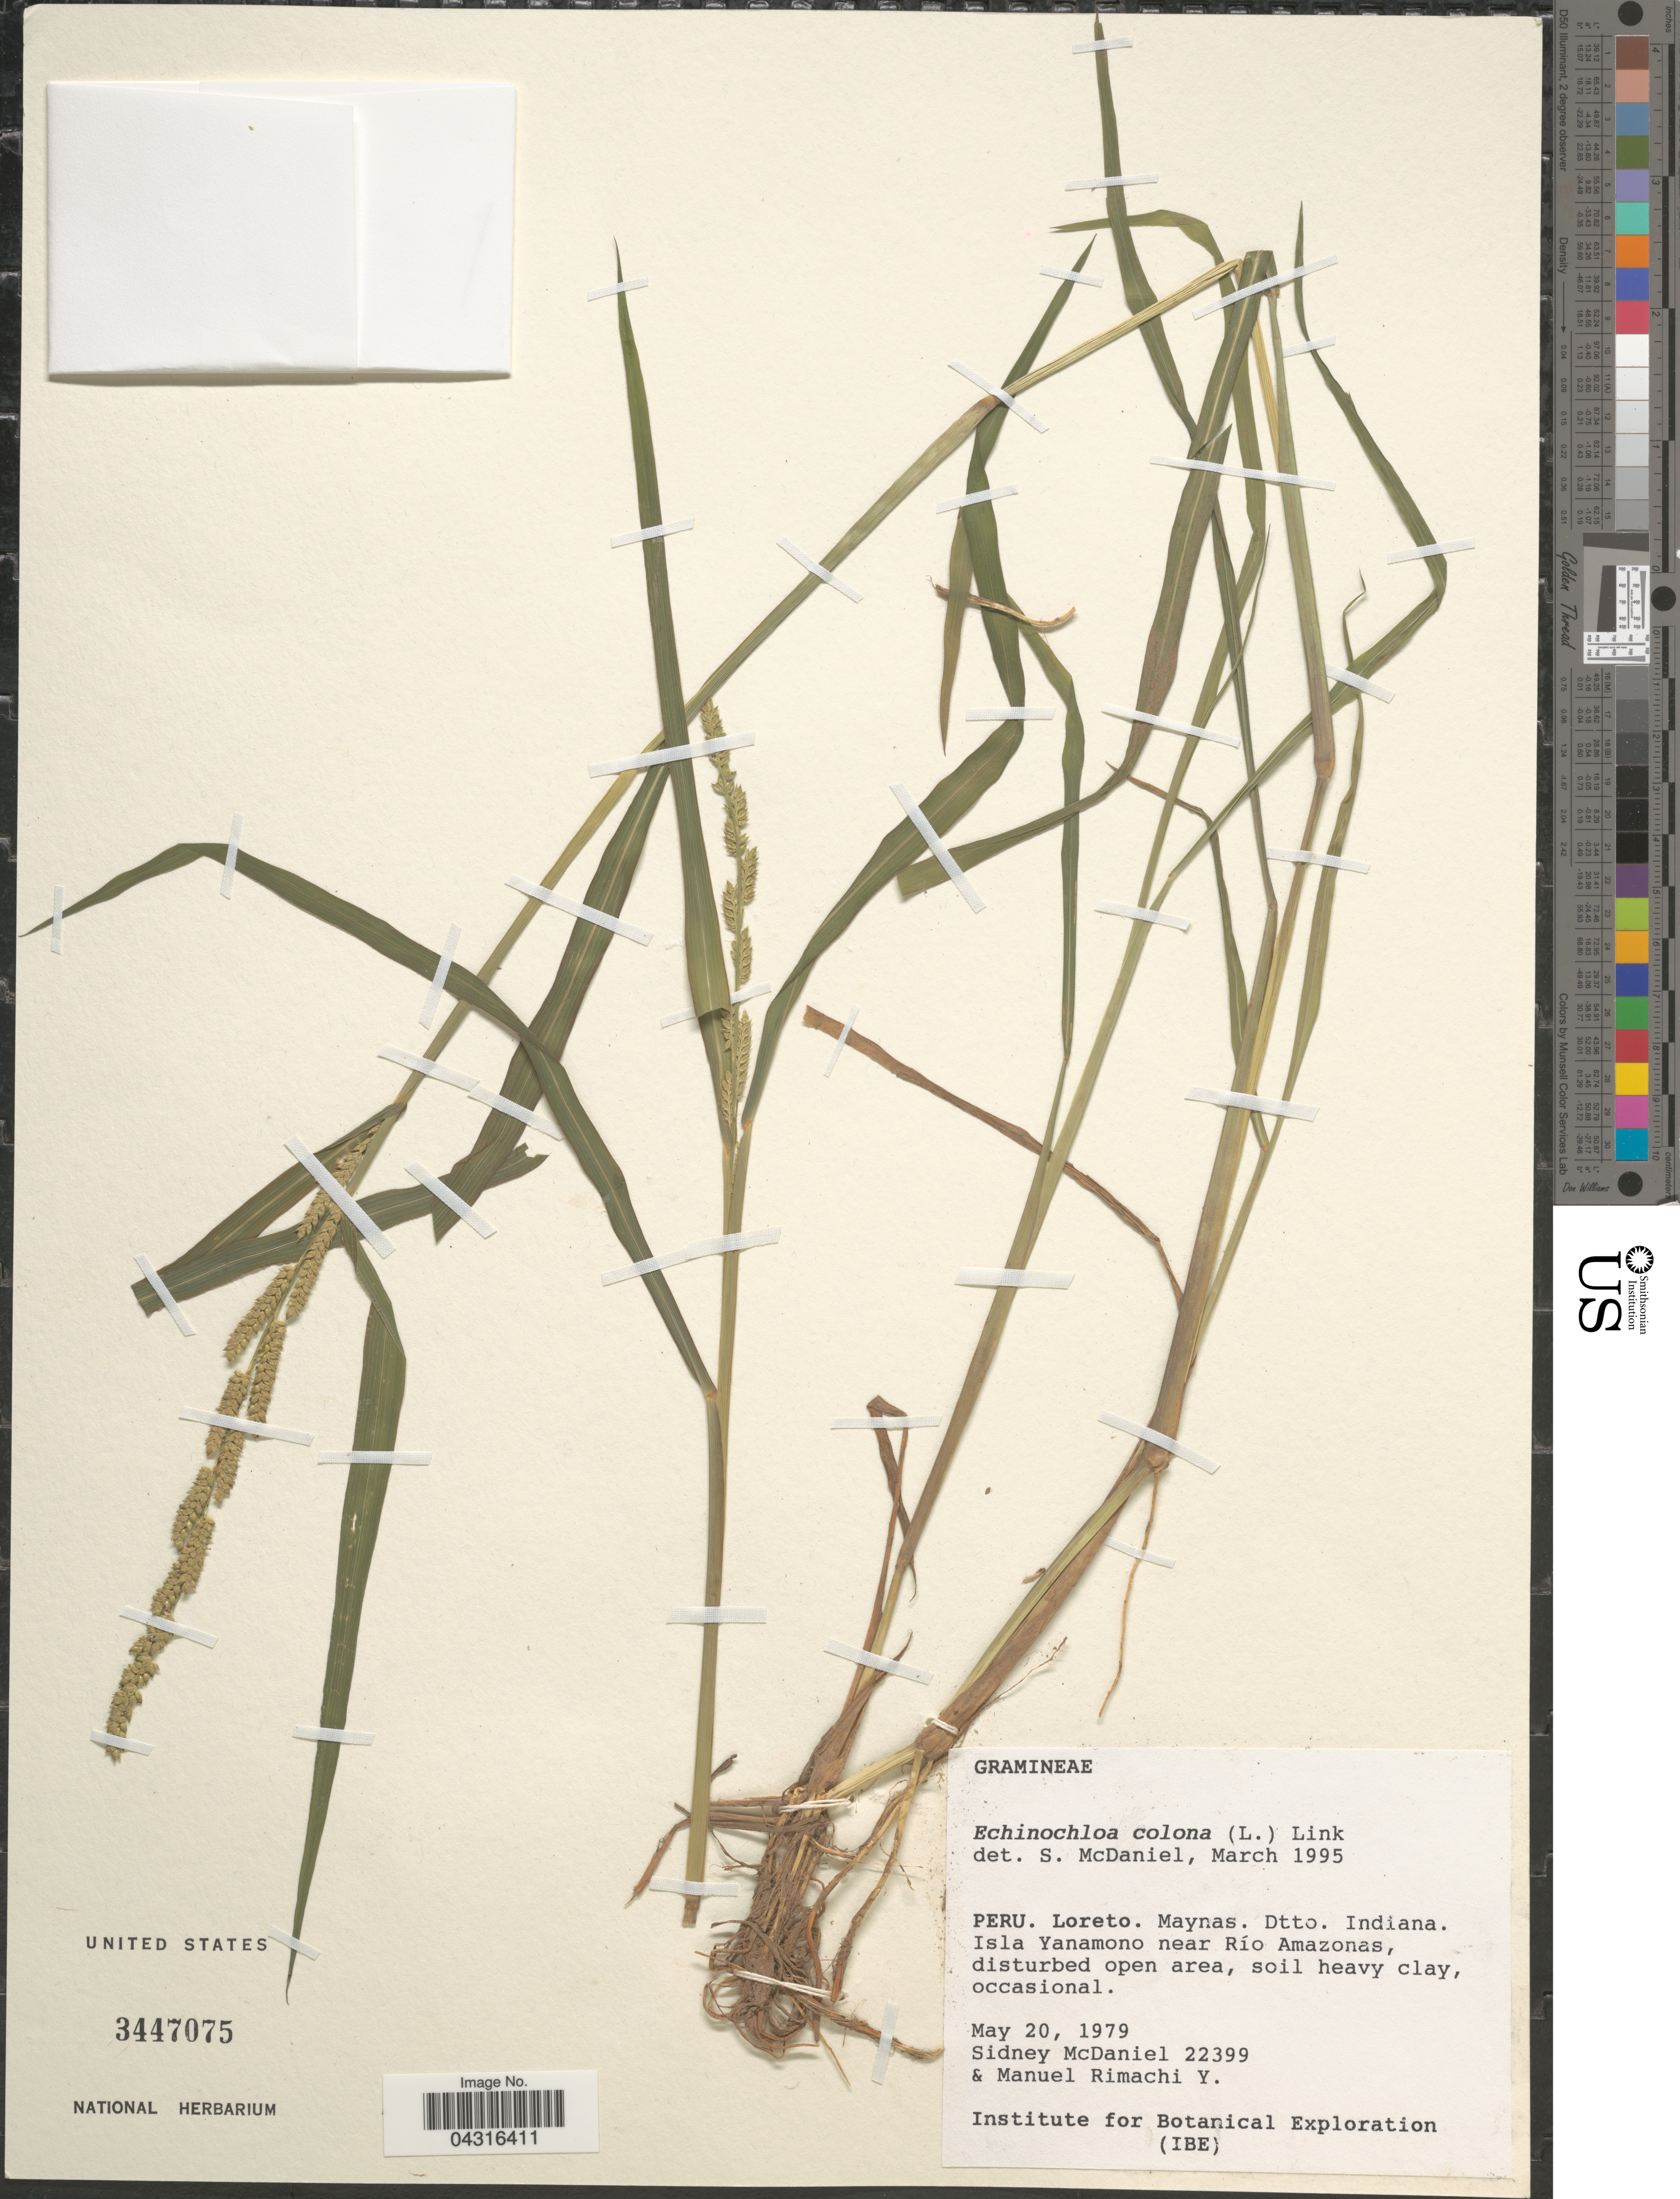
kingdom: Plantae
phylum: Tracheophyta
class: Liliopsida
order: Poales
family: Poaceae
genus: Echinochloa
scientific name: Echinochloa colona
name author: (L.) Link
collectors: S. McDaniel & M. Rimachi Y.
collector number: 22399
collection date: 1979-05-20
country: Peru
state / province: Loreto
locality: Maynas. Dtto. Indiana. Isla Yanamono near Río Amazonas. Institute for Botanical Exploration (IBE).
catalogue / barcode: US 3447075